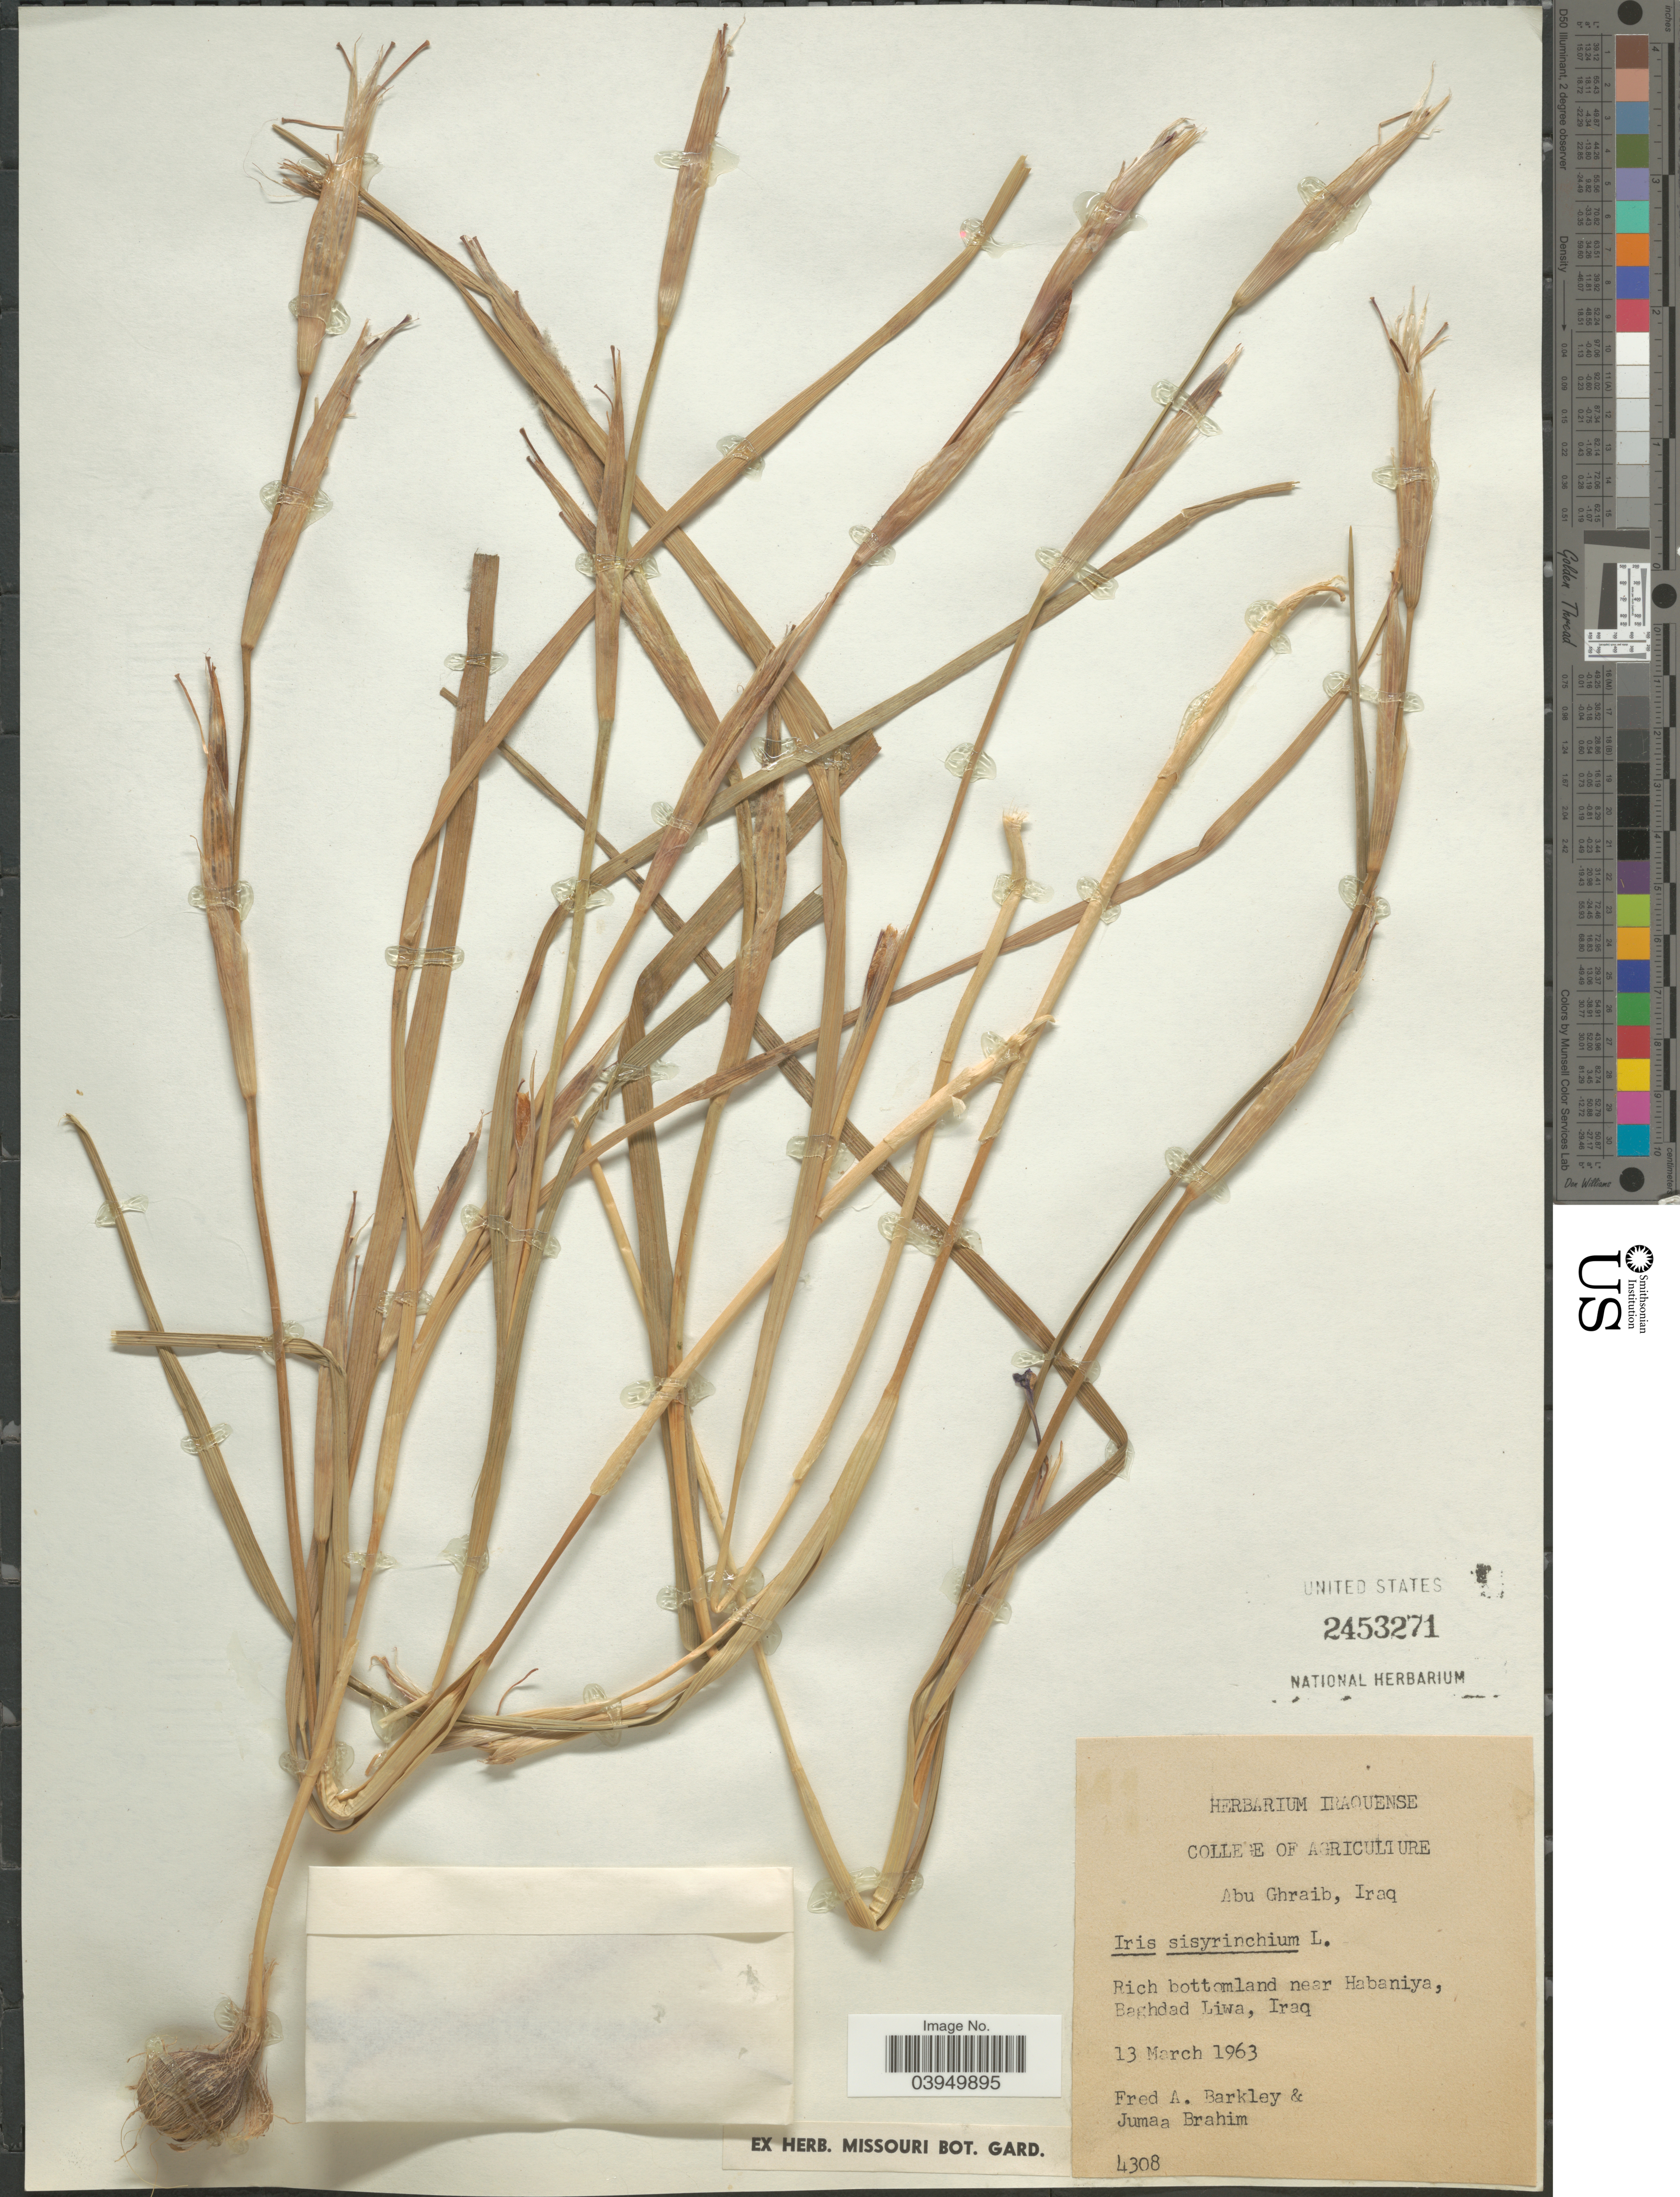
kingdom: Plantae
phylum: Tracheophyta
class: Liliopsida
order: Asparagales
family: Iridaceae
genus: Iris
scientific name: Iris sisyrinchium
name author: L.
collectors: F. A. Barkley & Brahim M., J.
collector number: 4308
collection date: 1963-03-13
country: Iraq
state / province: Baghdad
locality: Rich bottomland near Habaniya, Baghdad Liwa.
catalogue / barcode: US 2453271